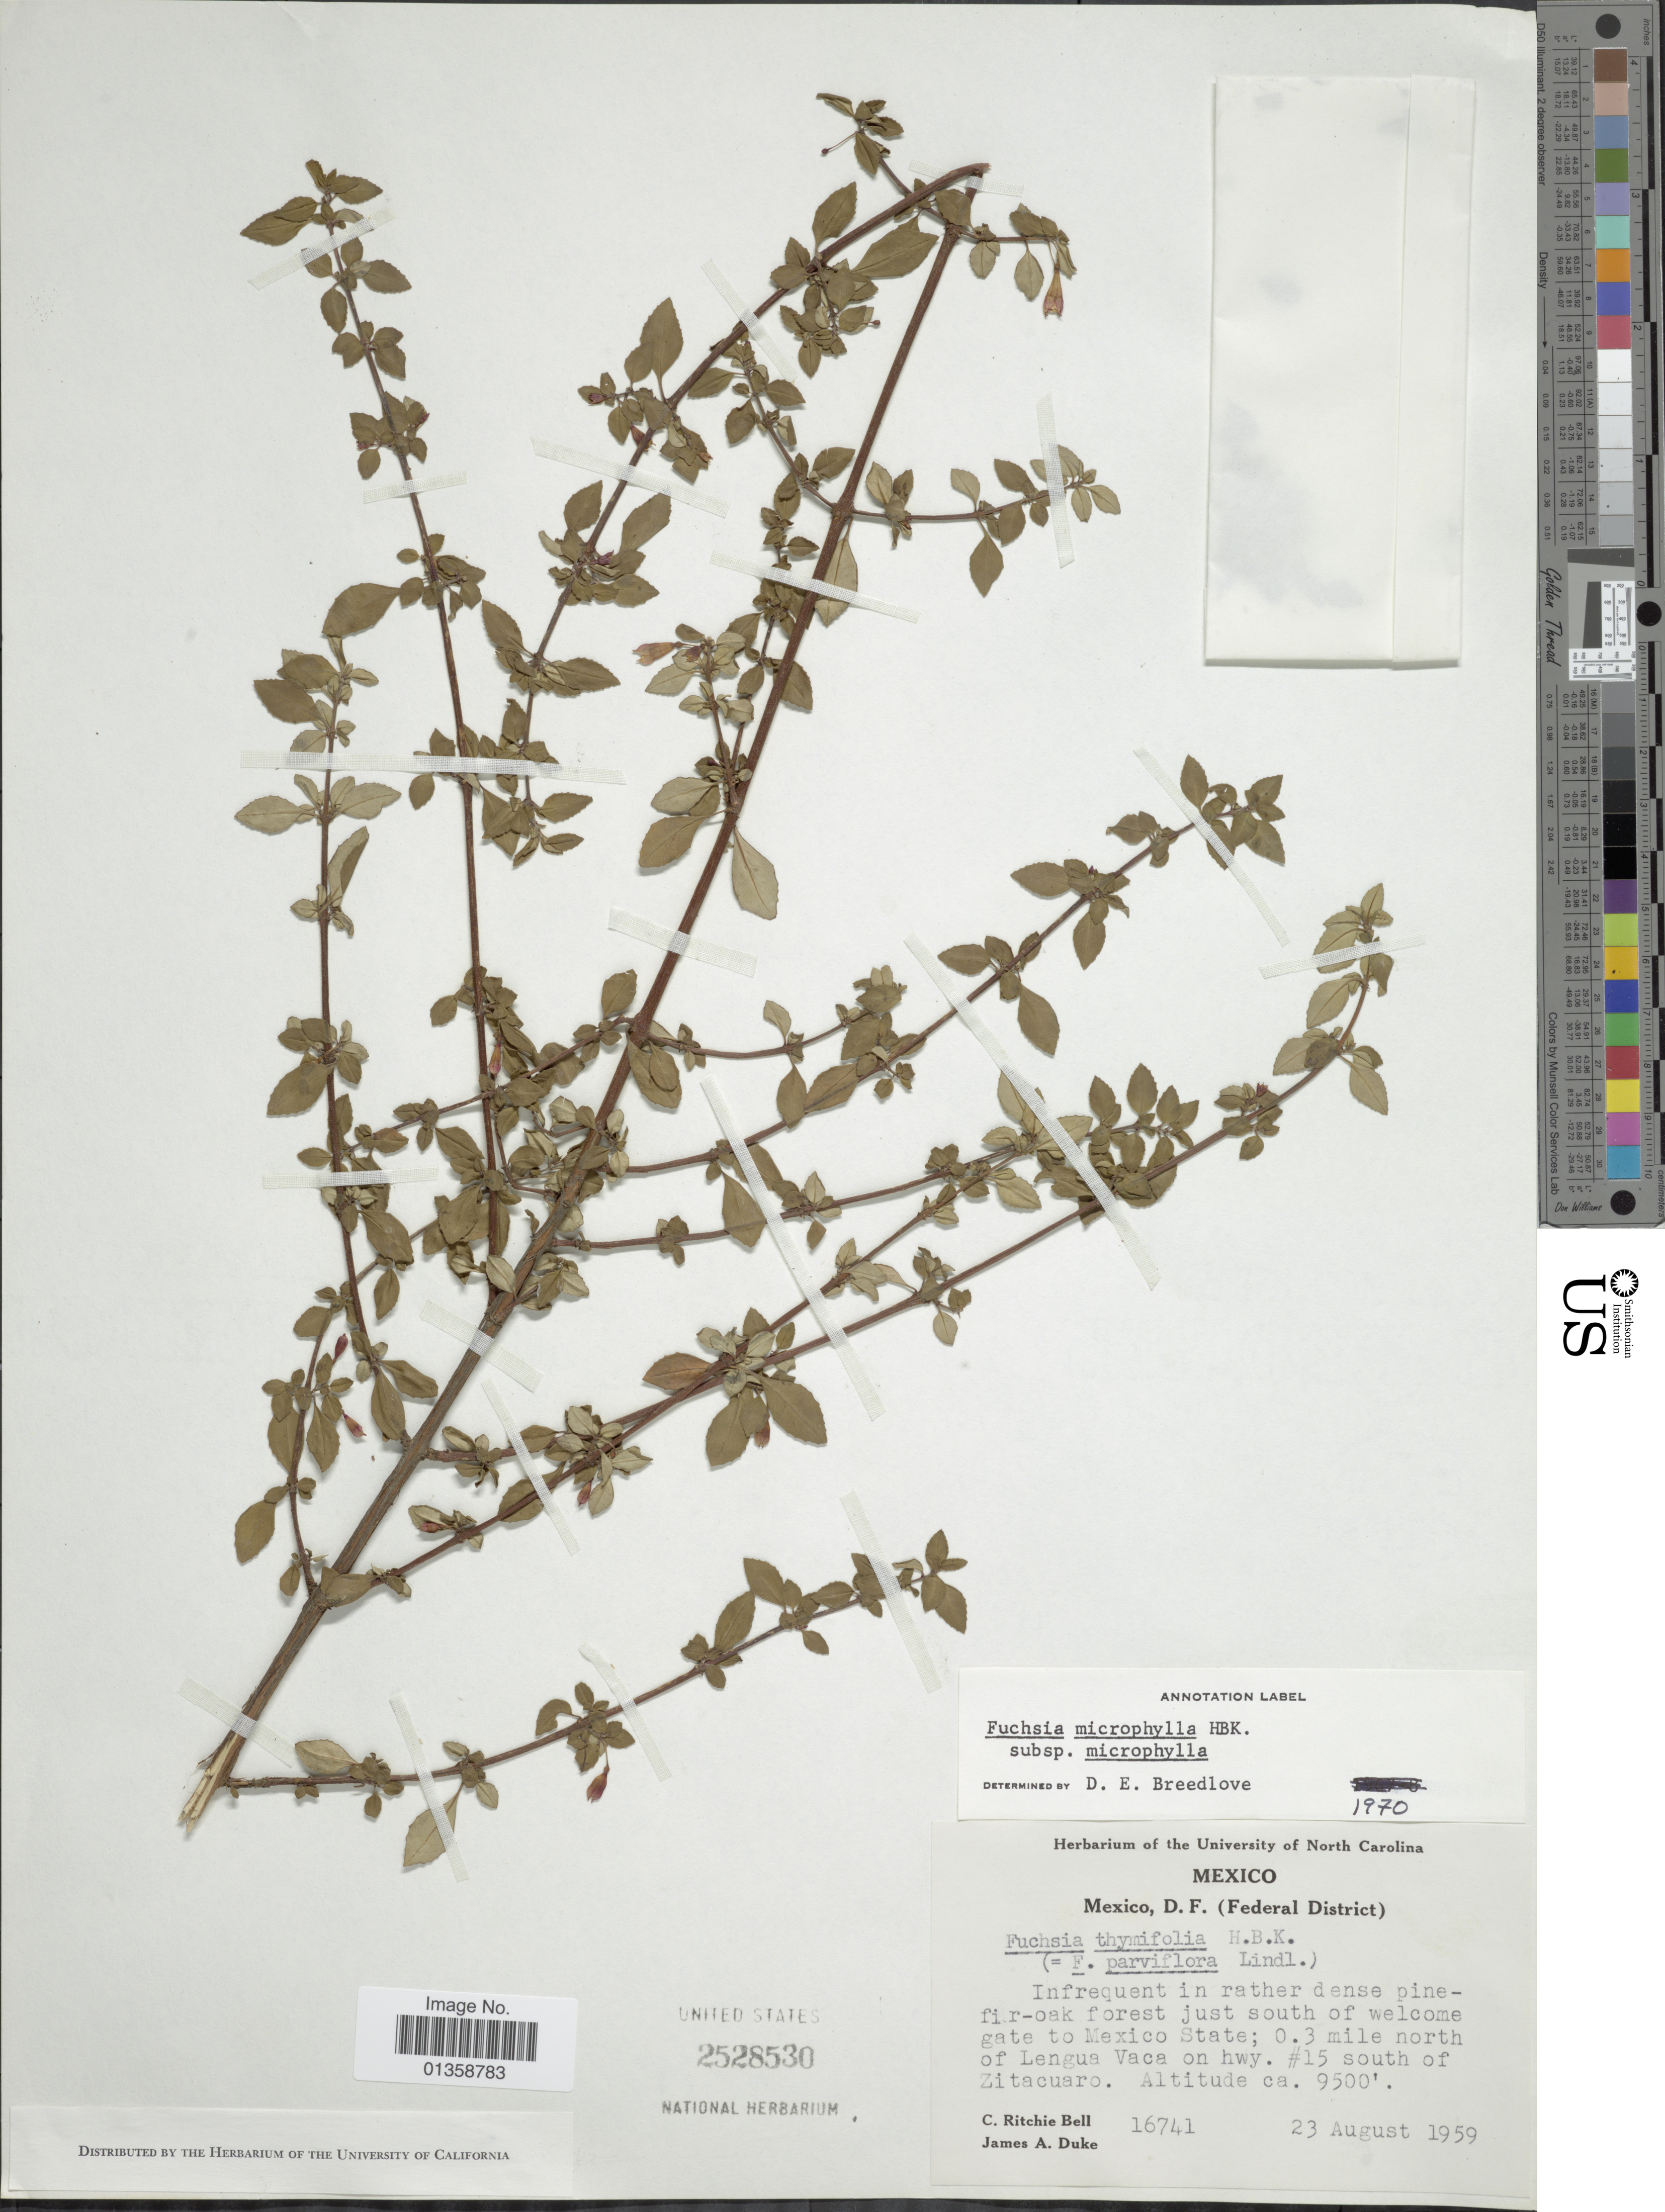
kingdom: Plantae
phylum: Tracheophyta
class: Magnoliopsida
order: Myrtales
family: Onagraceae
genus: Fuchsia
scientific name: Fuchsia microphylla subsp. microphylla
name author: Kunth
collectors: C. R. Bell & J. A. Duke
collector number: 16741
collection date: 1959-08-23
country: Mexico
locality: Federal District, in rather dense pine-fir-oak forest just south of welcome gate to Mexico State; 0.3 mile north of Lengua Vaca on hwy, #15 south of Zitacuaro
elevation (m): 2896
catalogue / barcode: US 2528530